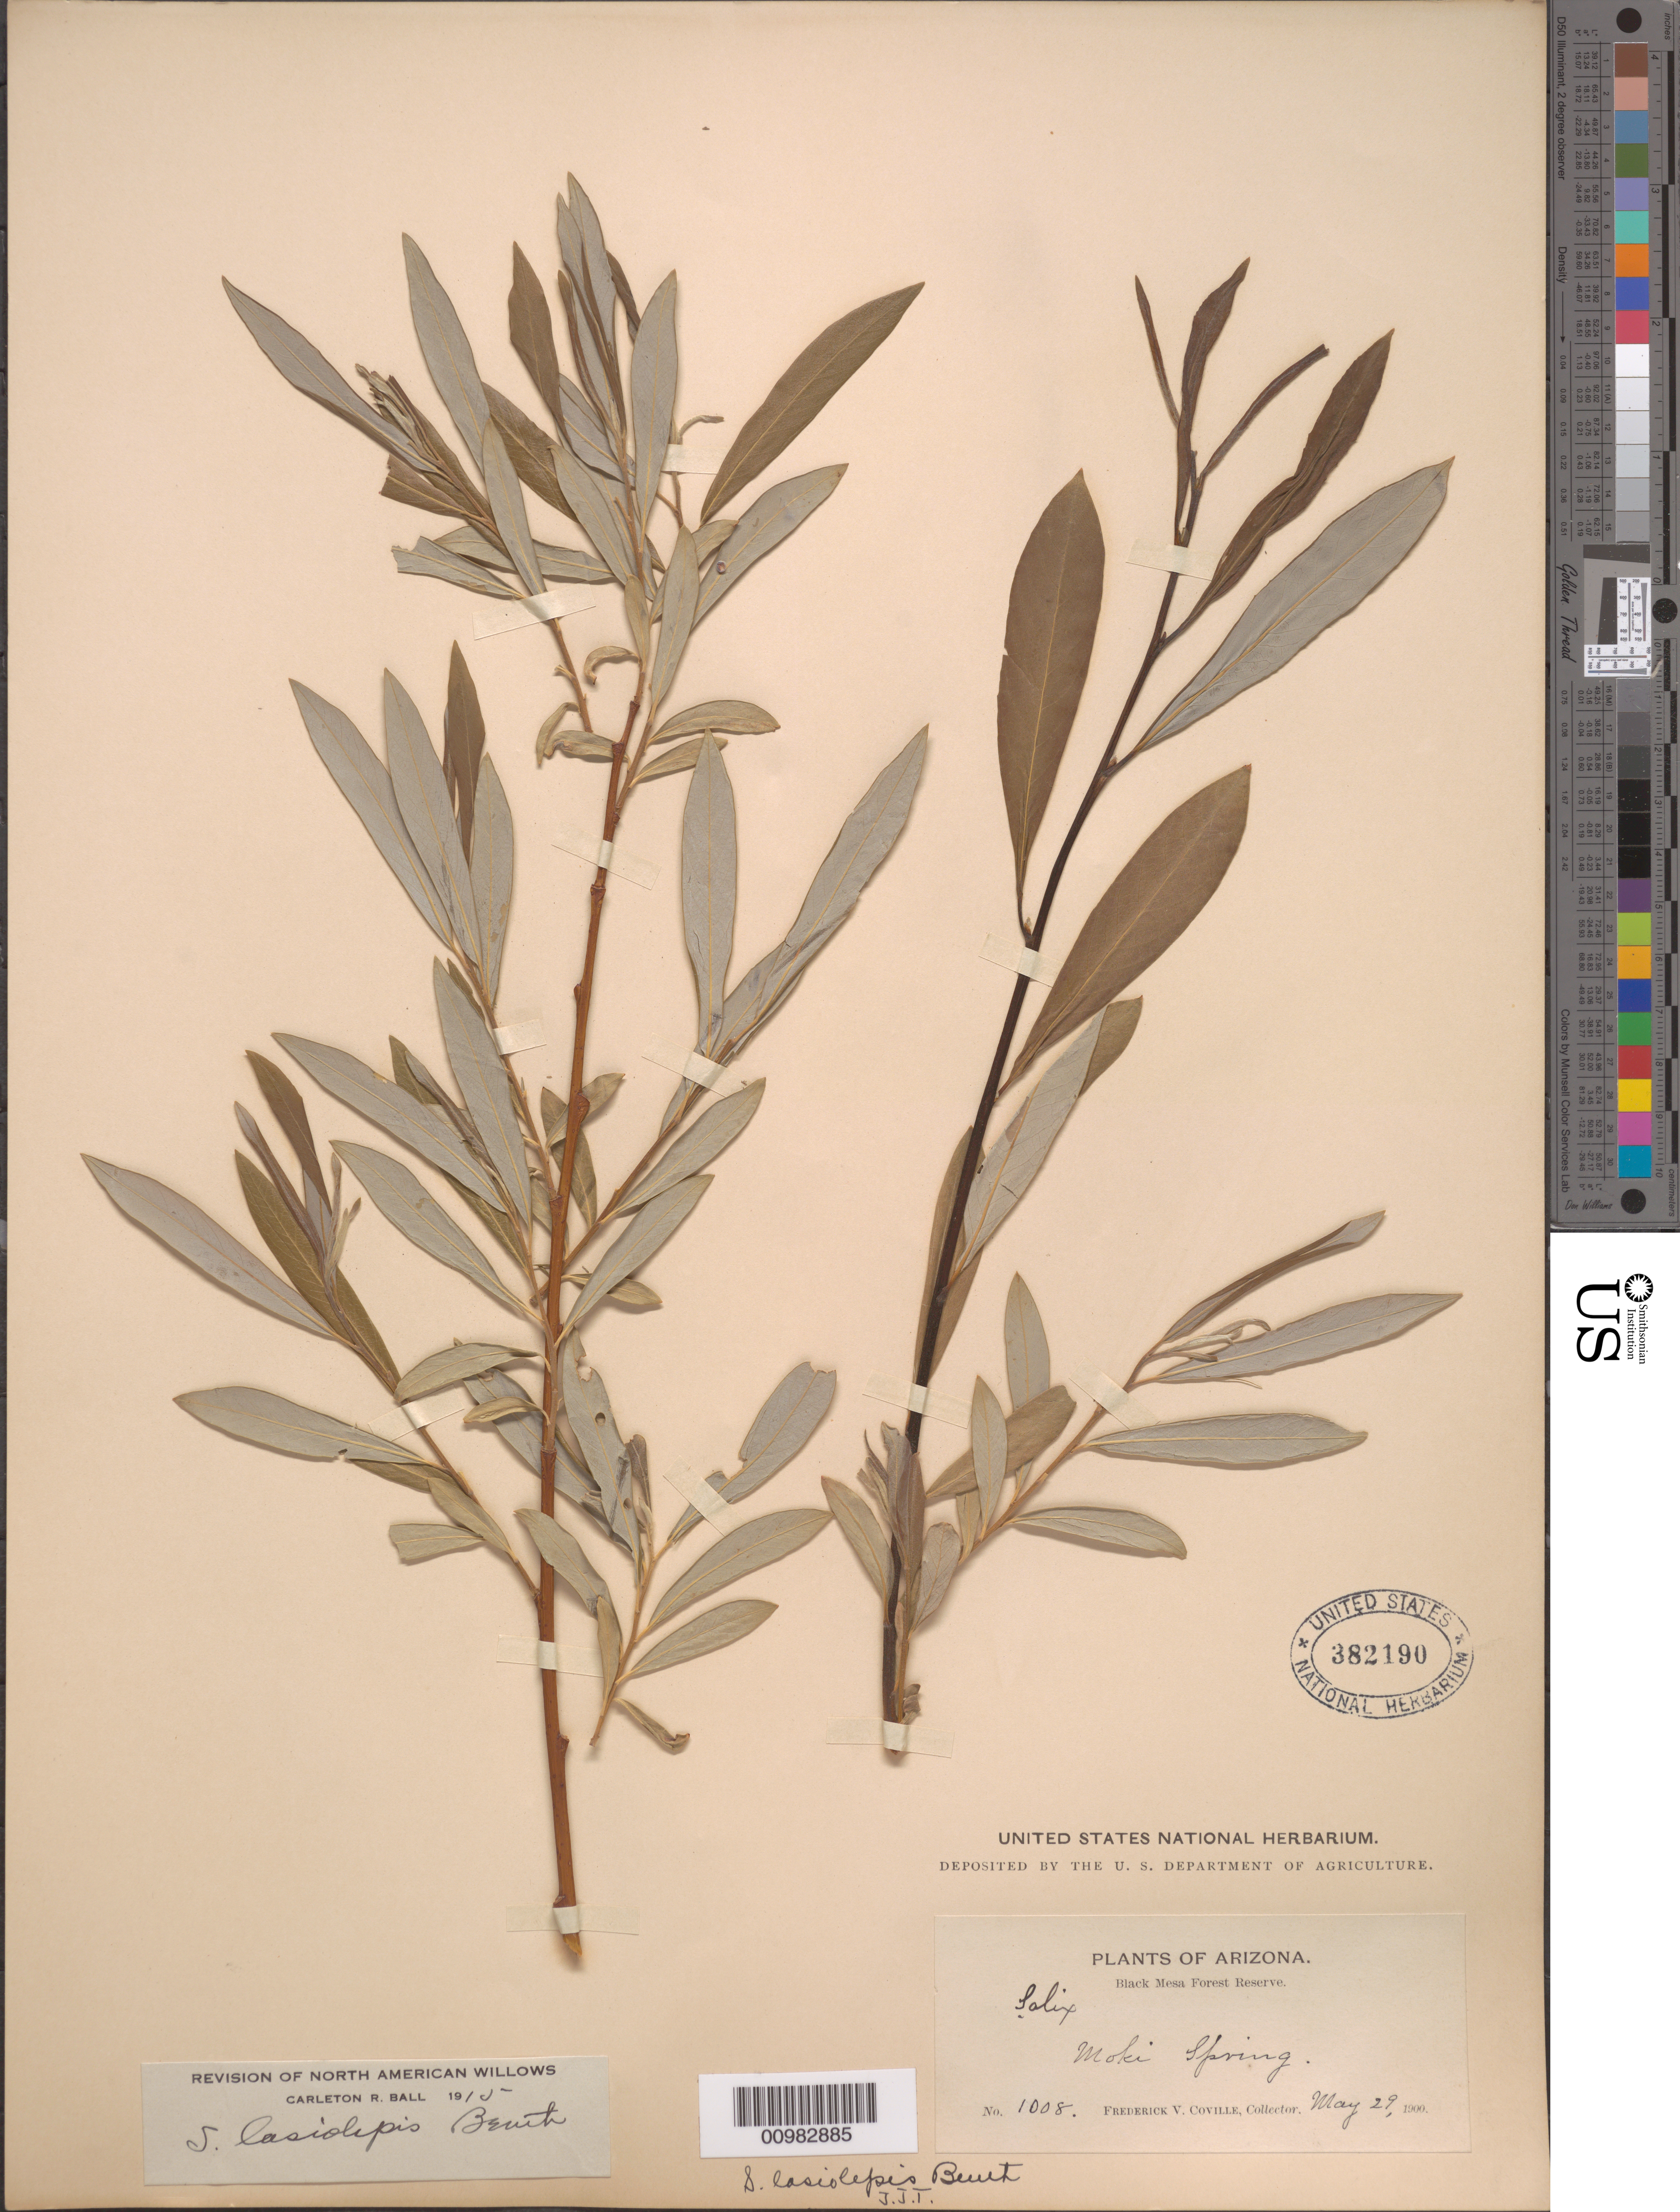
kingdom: Plantae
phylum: Tracheophyta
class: Magnoliopsida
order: Malpighiales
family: Salicaceae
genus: Salix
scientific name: Salix lasiolepis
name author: Benth.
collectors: F. V. Coville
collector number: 1008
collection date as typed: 29 May 1900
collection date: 1900-05-29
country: United States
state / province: Arizona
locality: Moki Spring.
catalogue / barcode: US 382190